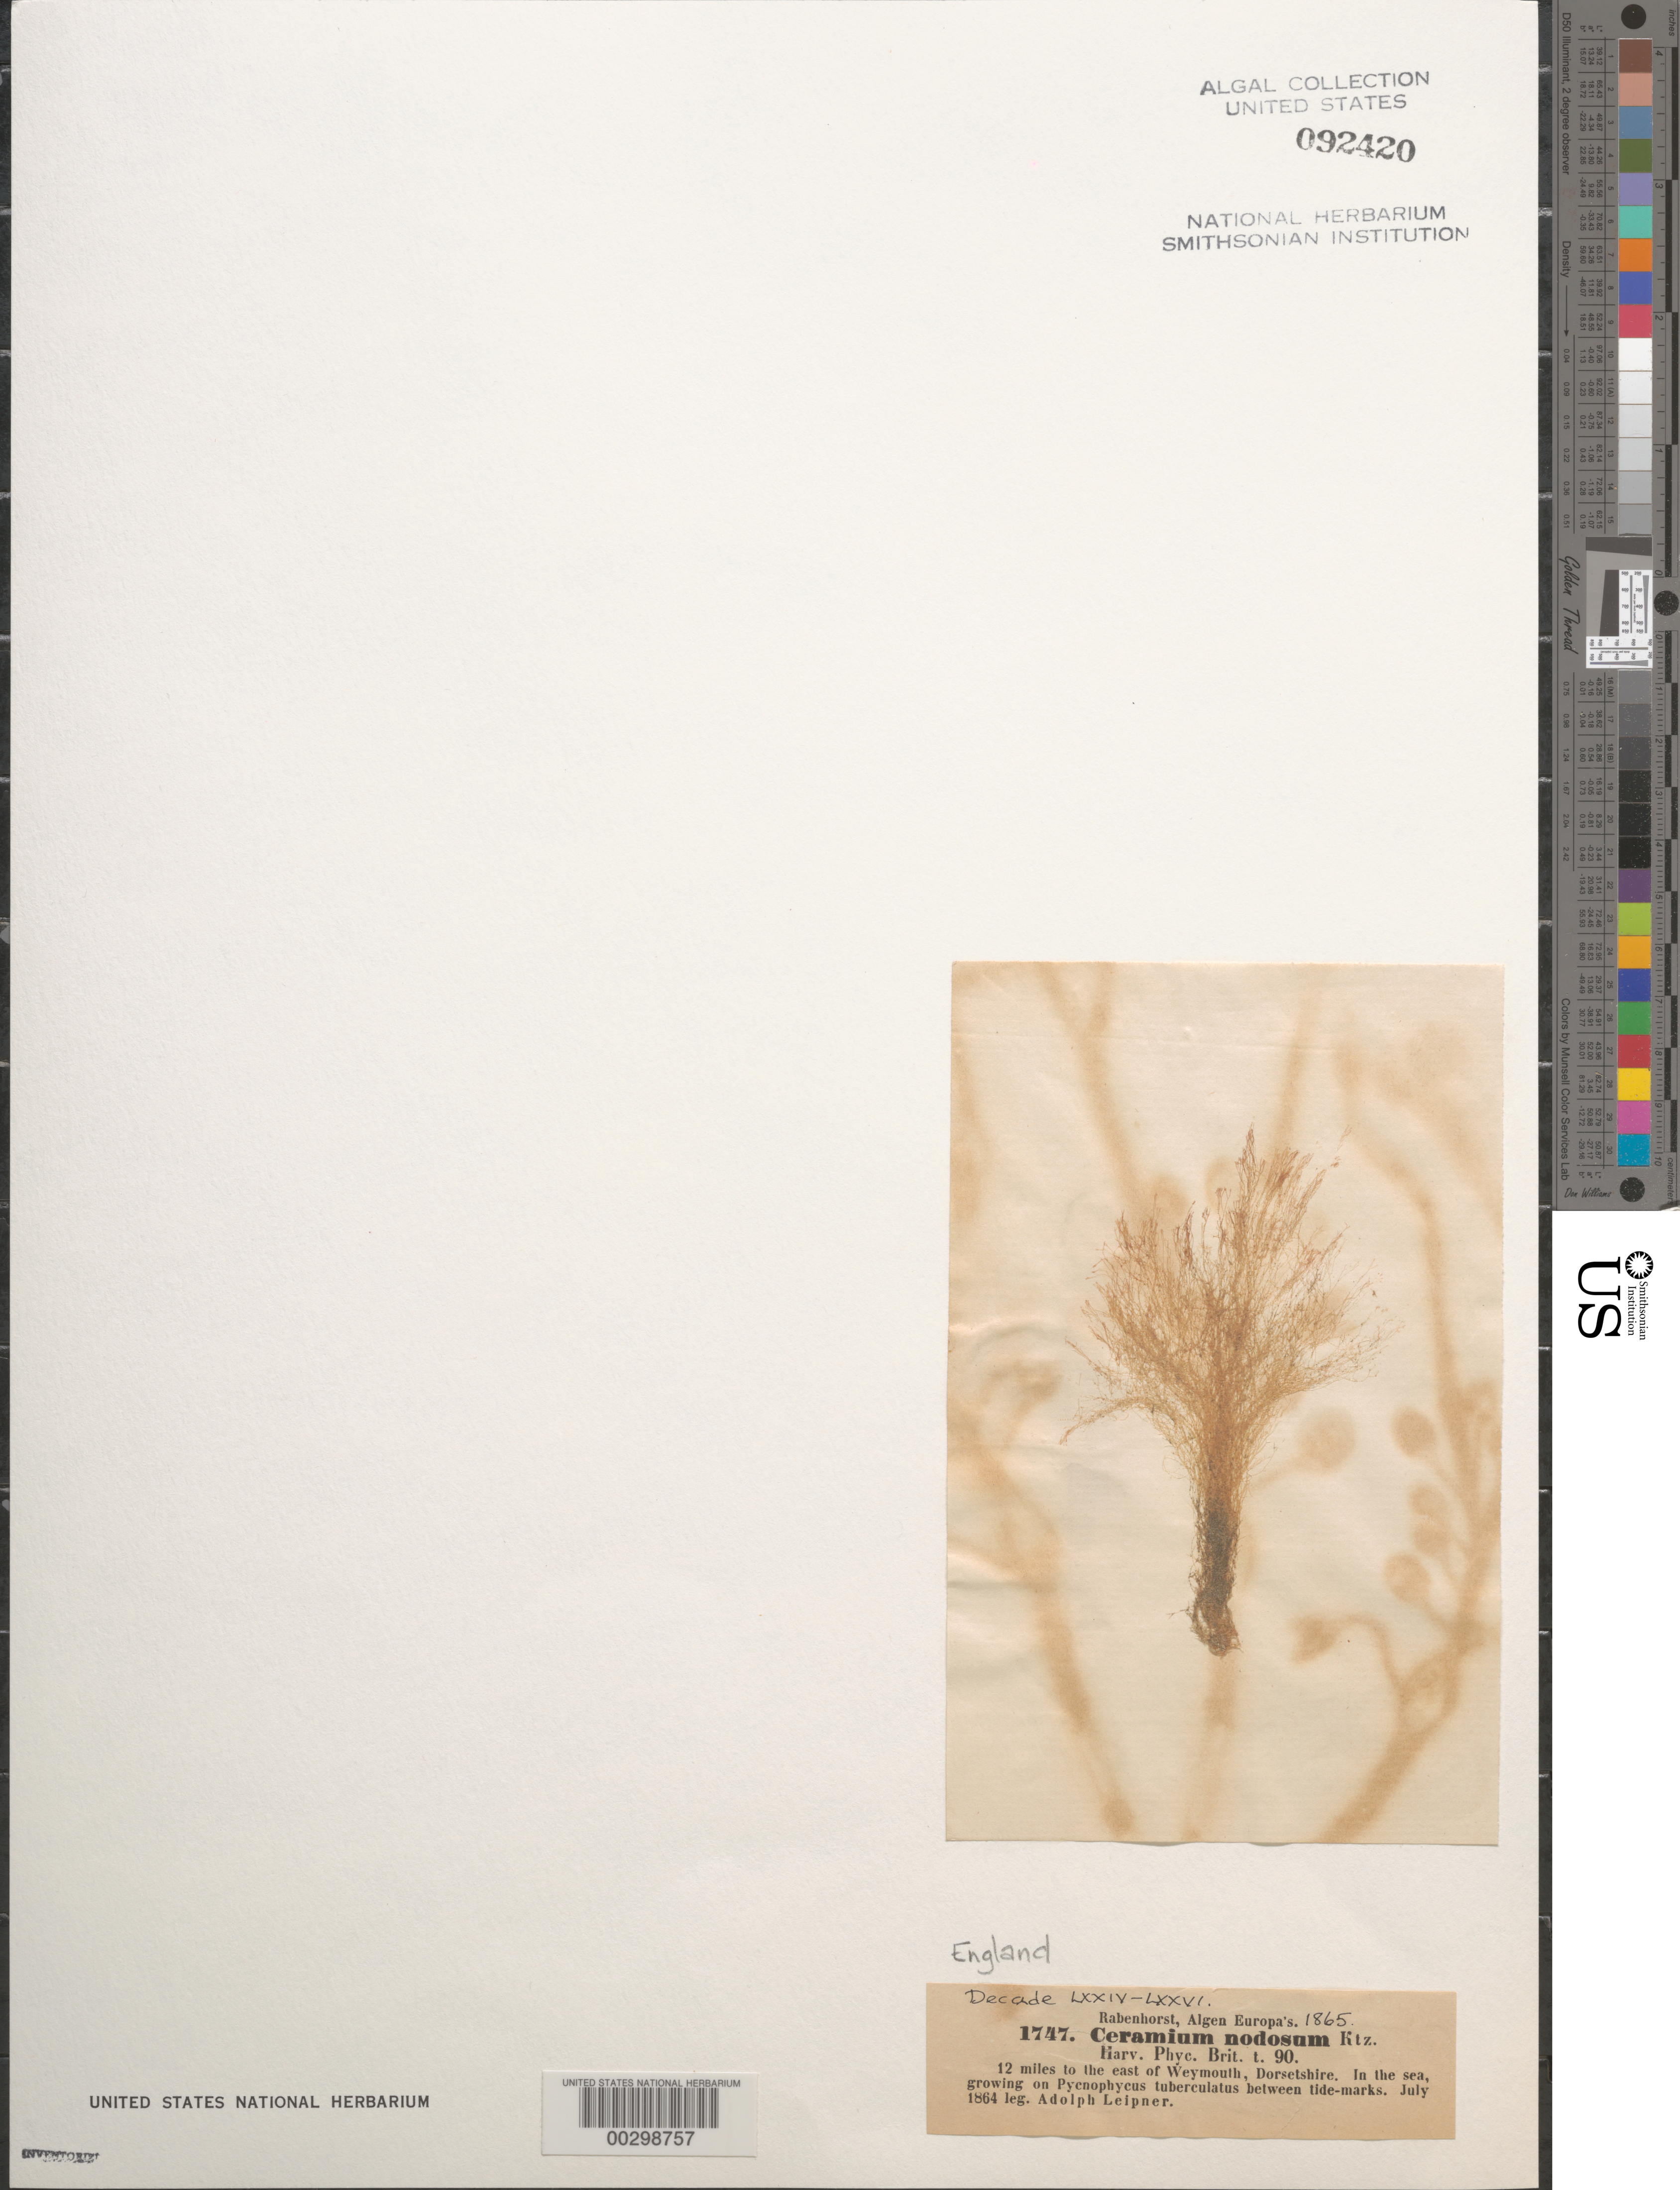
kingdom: Plantae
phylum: Rhodophyta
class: Florideophyceae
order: Ceramiales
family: Ceramiaceae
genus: Ceramium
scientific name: Ceramium nodosum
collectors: A. Leipner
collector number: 1747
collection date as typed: Jul 1864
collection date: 1864-07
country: United Kingdom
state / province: England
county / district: Dorset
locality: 12 miles east of Weymouth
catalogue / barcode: US 92420